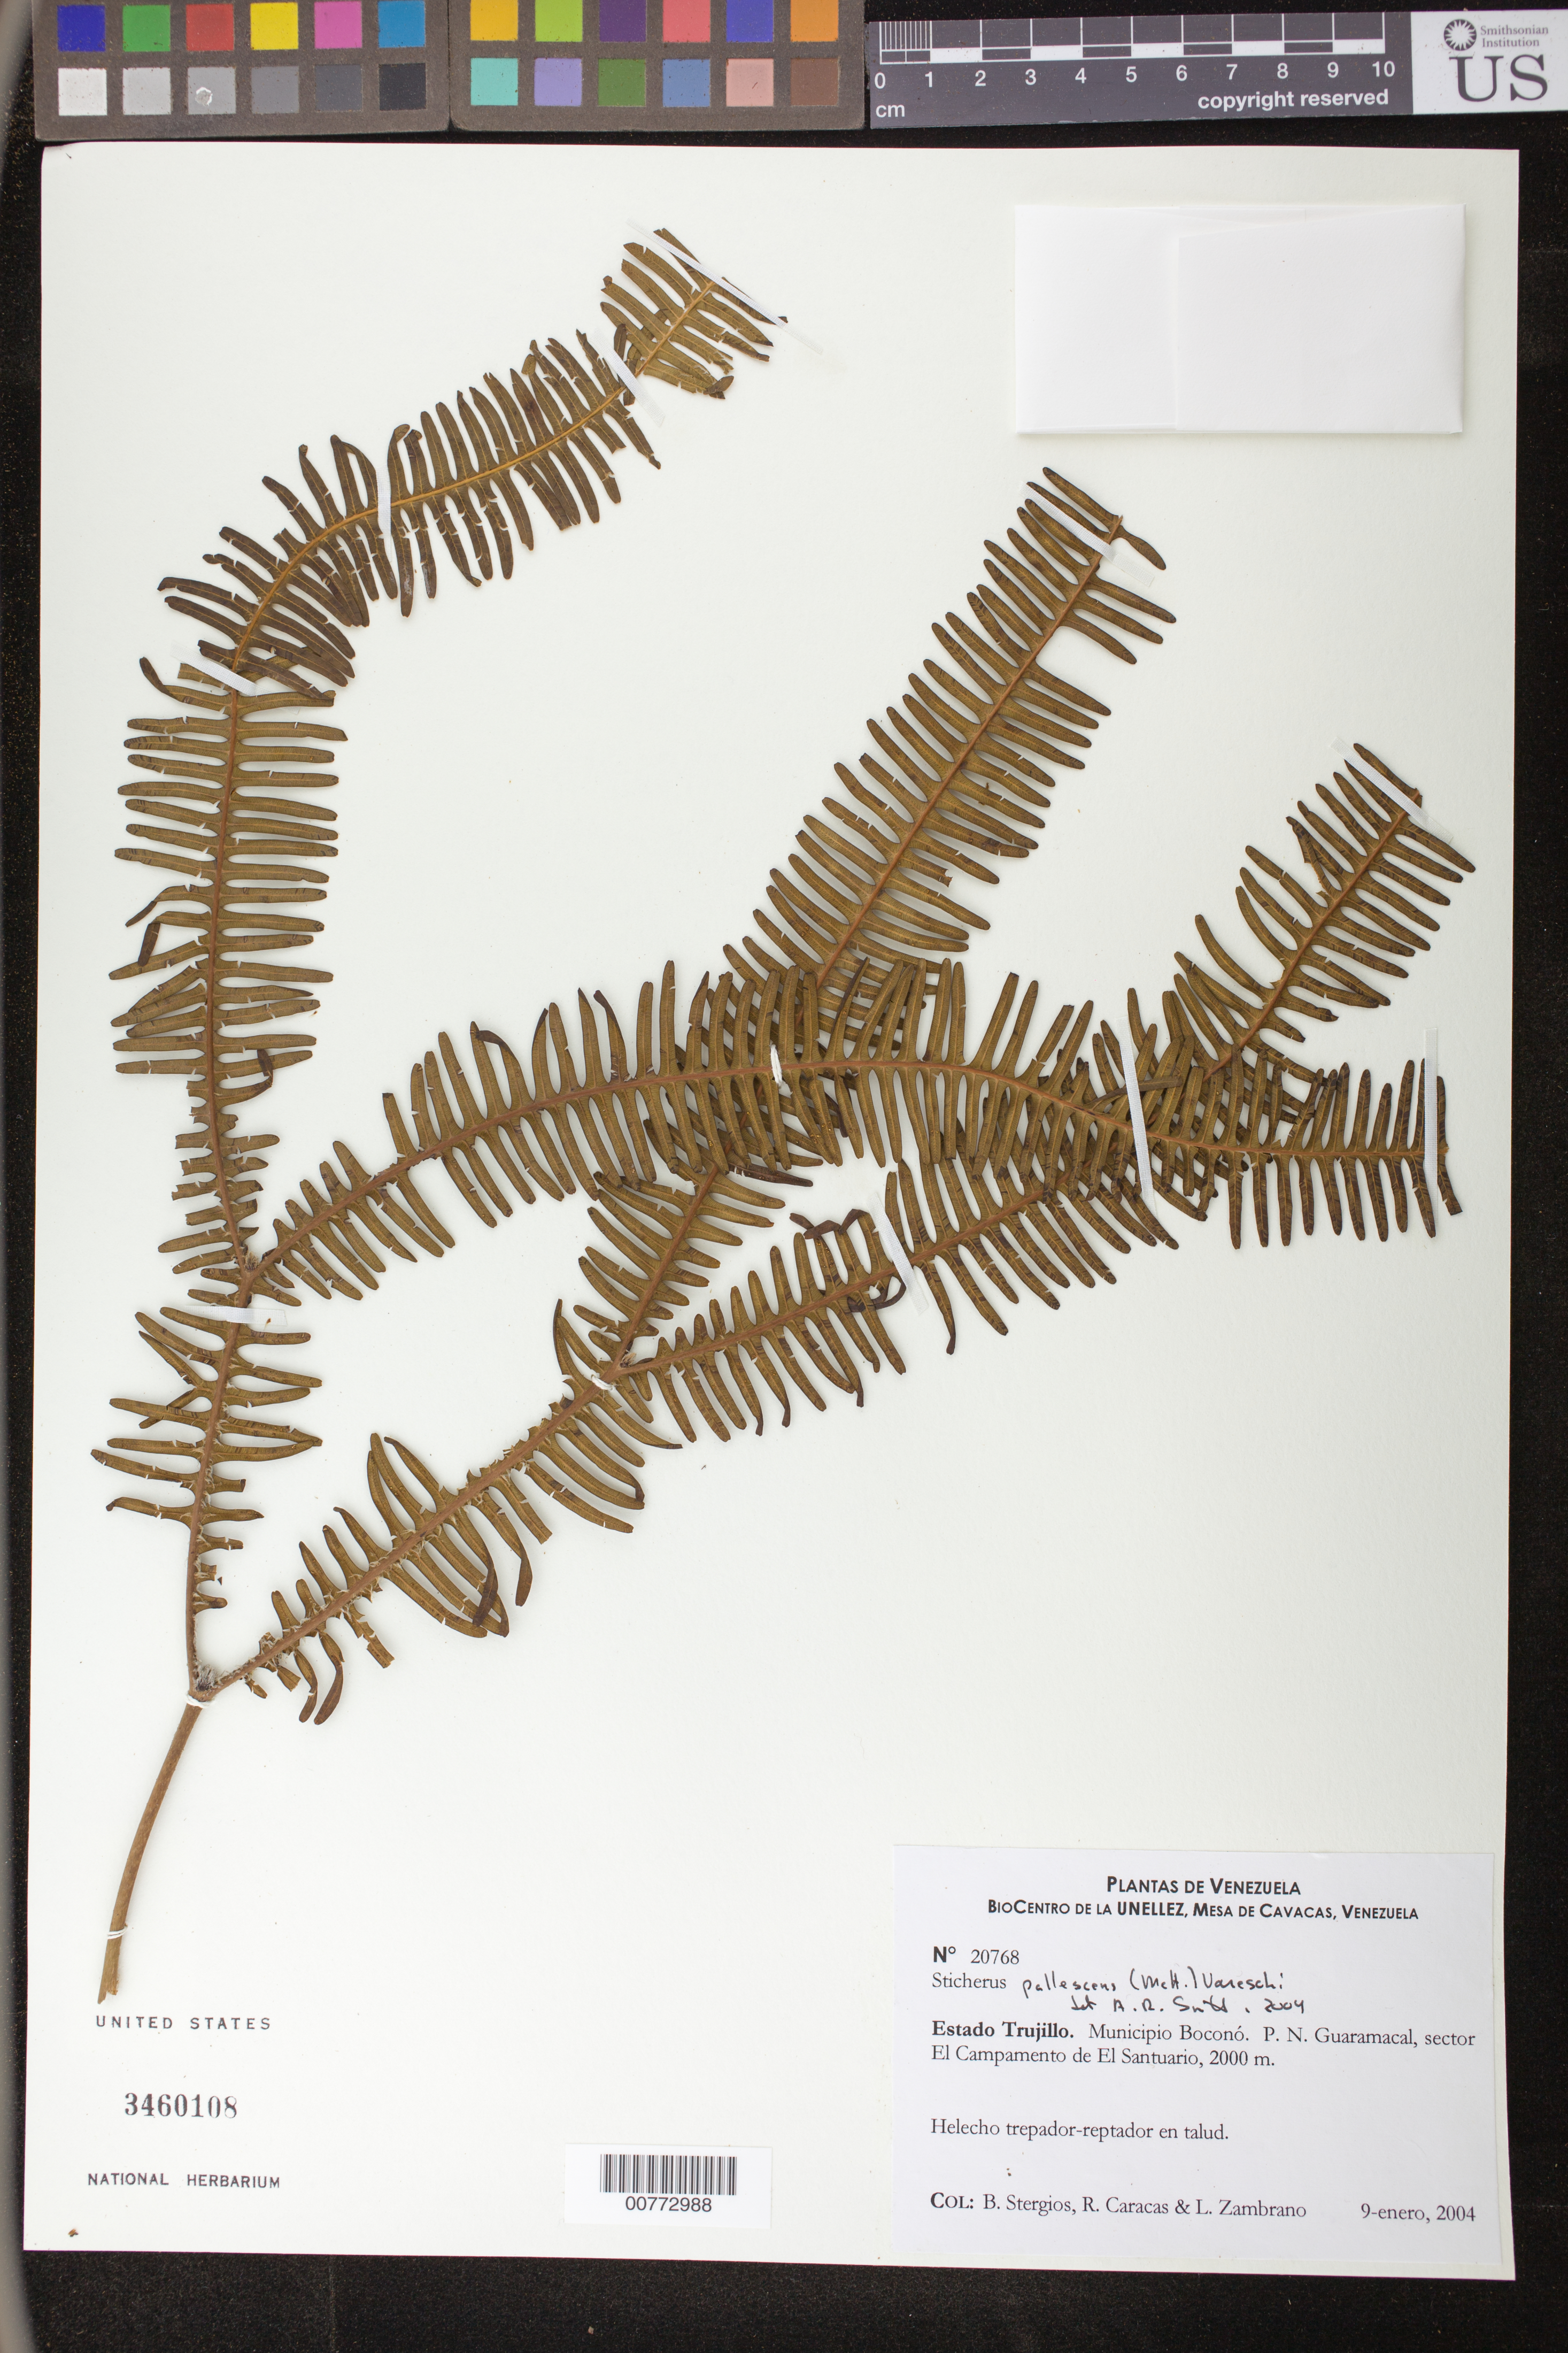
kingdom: Plantae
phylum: Tracheophyta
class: Polypodiopsida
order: Gleicheniales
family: Gleicheniaceae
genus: Sticherus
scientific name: Sticherus pallescens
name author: (Mett.) Vareschi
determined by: Smith, Alan R., (UC)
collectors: B. G. Stergios, R. Caracas & L. Zambrano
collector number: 20768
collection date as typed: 09 Jan 2004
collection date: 2004-01-09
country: Venezuela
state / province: Trujillo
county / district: Boconó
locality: Parque Nacional Guaramacal, sector El Campamento de El Santuario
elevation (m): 2000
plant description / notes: NY, PORT, UC, US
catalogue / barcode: US 3460108